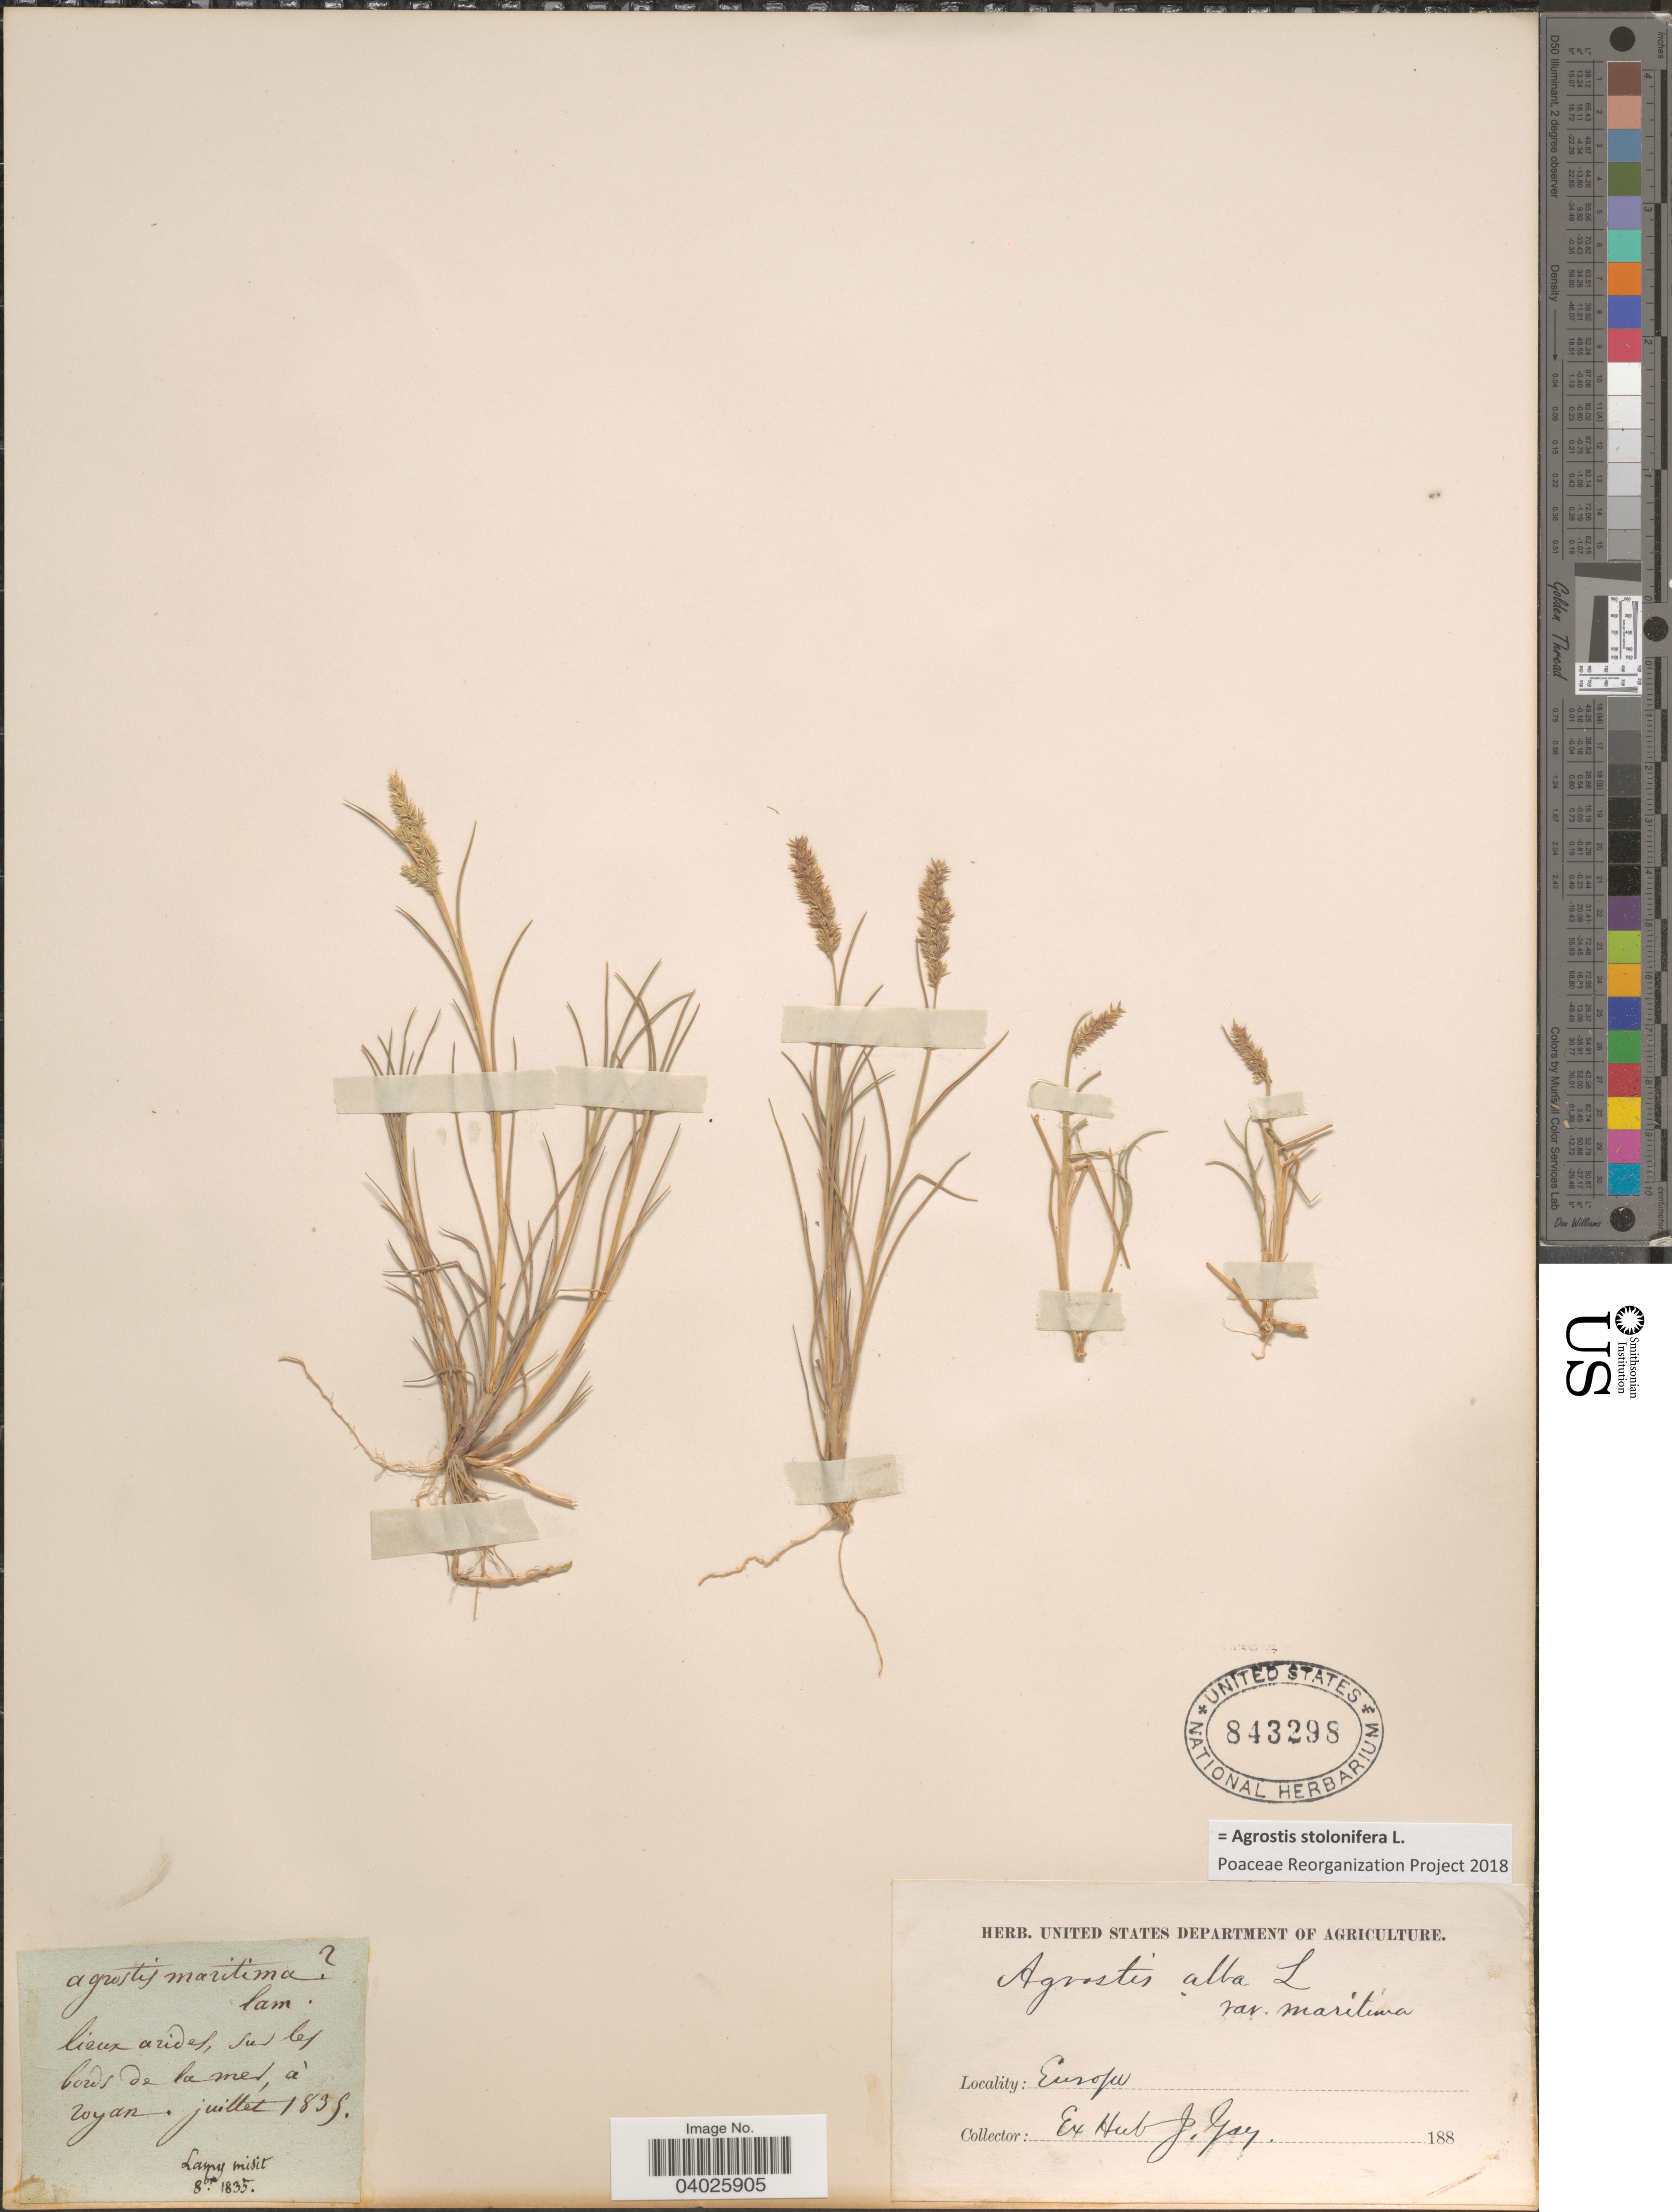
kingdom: Plantae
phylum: Tracheophyta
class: Liliopsida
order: Poales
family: Poaceae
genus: Agrostis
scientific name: Agrostis stolonifera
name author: L.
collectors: ex herb. J. Gay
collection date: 1835-07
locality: Lieux arides, sur les bords de la mer, à royan. Europe.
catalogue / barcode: US 843298